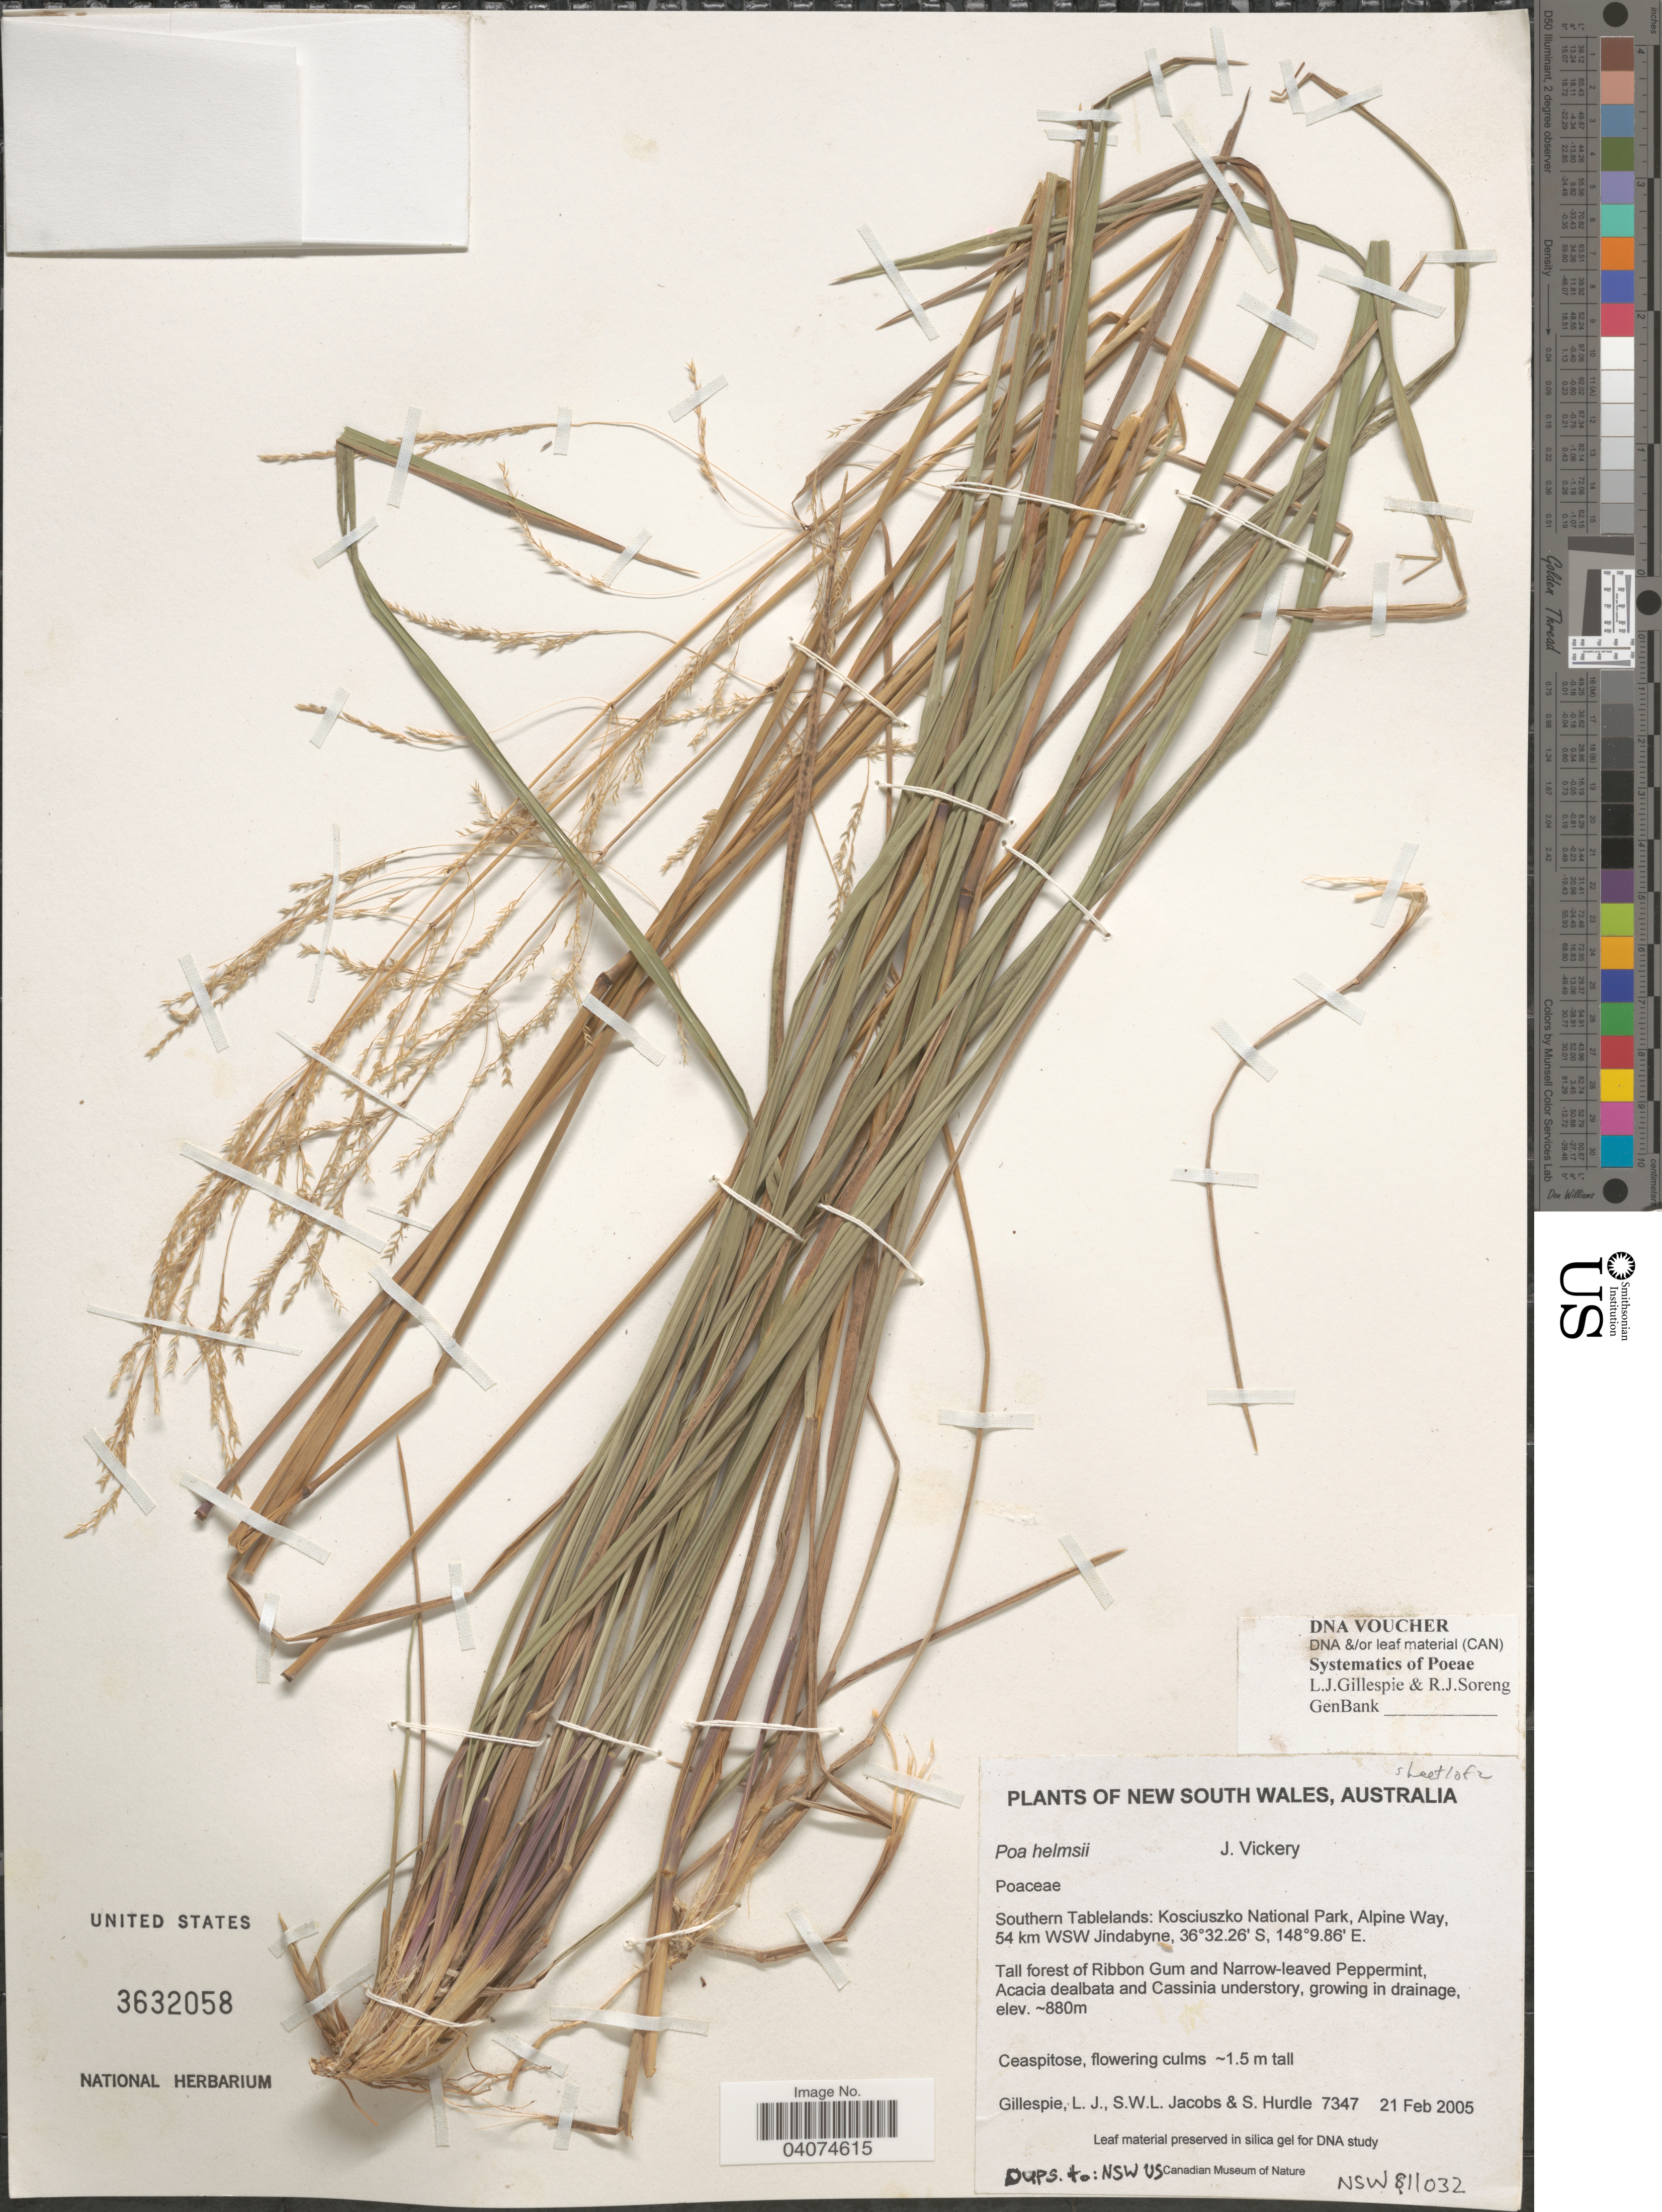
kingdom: Plantae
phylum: Tracheophyta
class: Liliopsida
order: Poales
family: Poaceae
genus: Poa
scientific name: Poa helmsii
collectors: L. Gillespie, S. W. L. Jacobs & S. Hurdle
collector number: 7347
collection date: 2005-02-21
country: Australia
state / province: New South Wales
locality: Southern Tablelands: Kosciuszko National Park, Alpine Way, 54 km WSW Jindabyne.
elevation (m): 800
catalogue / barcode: US 3632058